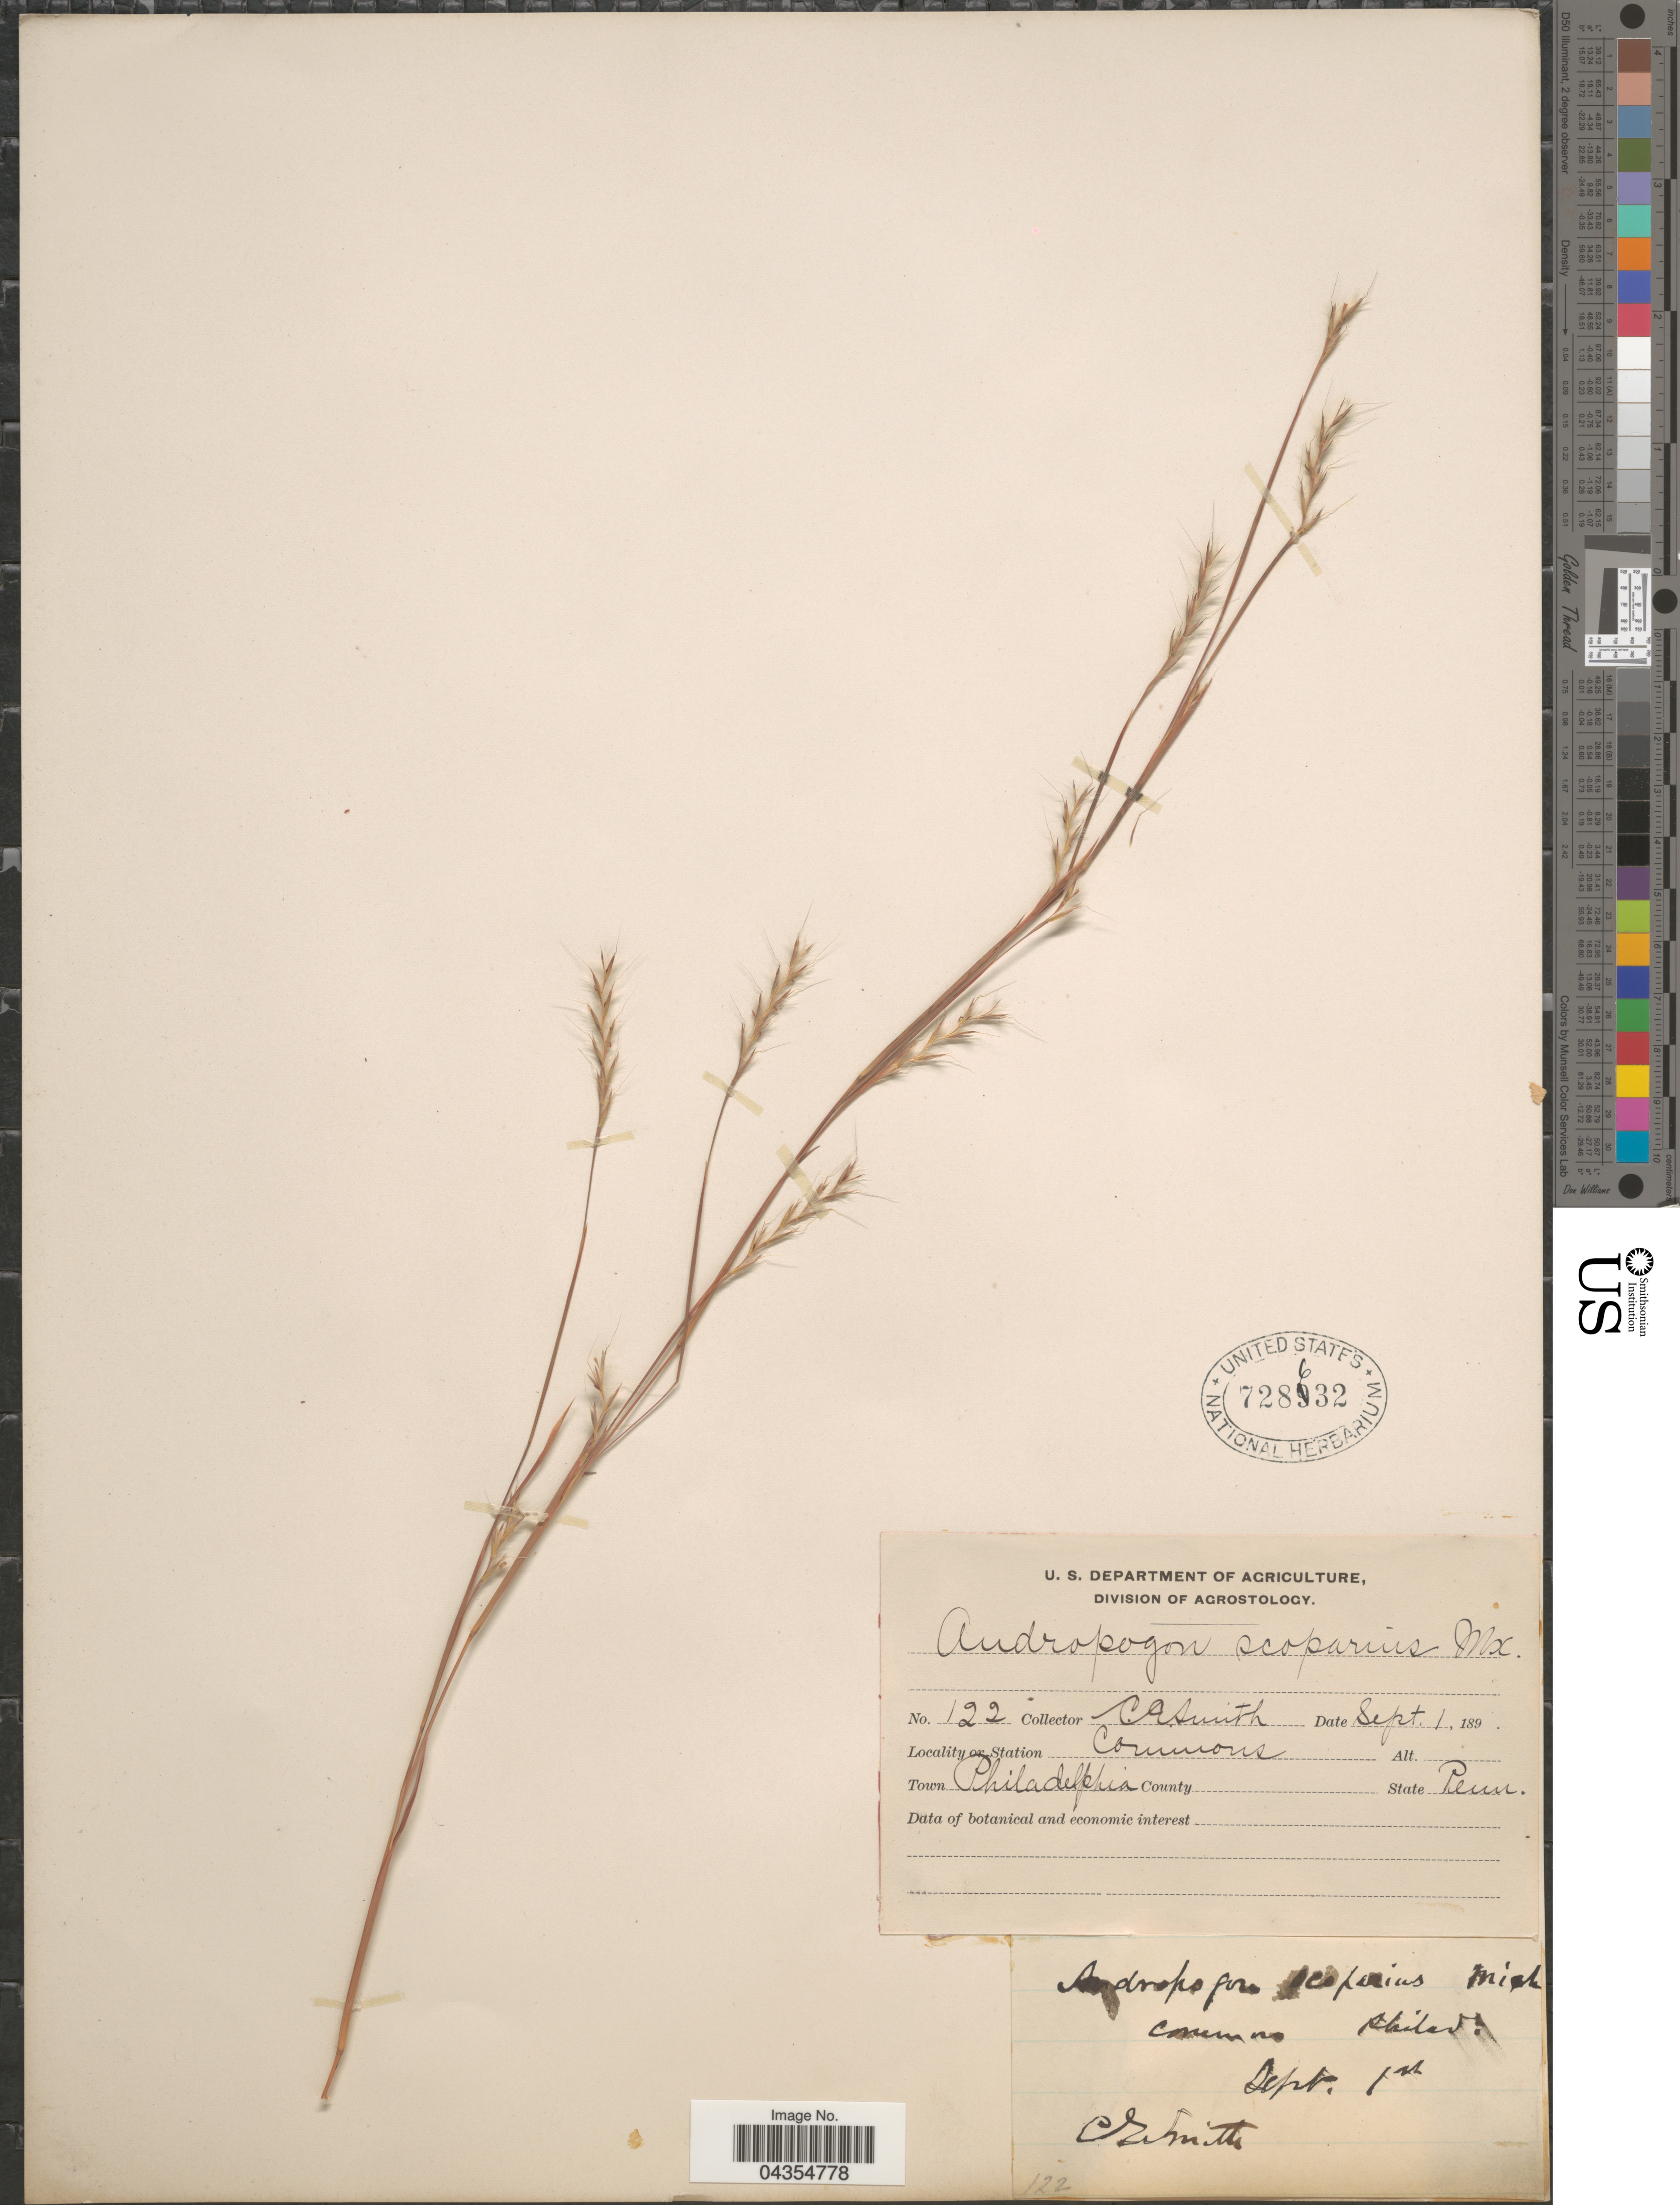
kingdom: Plantae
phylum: Tracheophyta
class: Liliopsida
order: Poales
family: Poaceae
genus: Schizachyrium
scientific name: Schizachyrium sanguineum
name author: (Retz.) Alston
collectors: C. A. Smith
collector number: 122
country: United States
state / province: Pennsylvania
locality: Town Philadelphia.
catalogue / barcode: US 728632